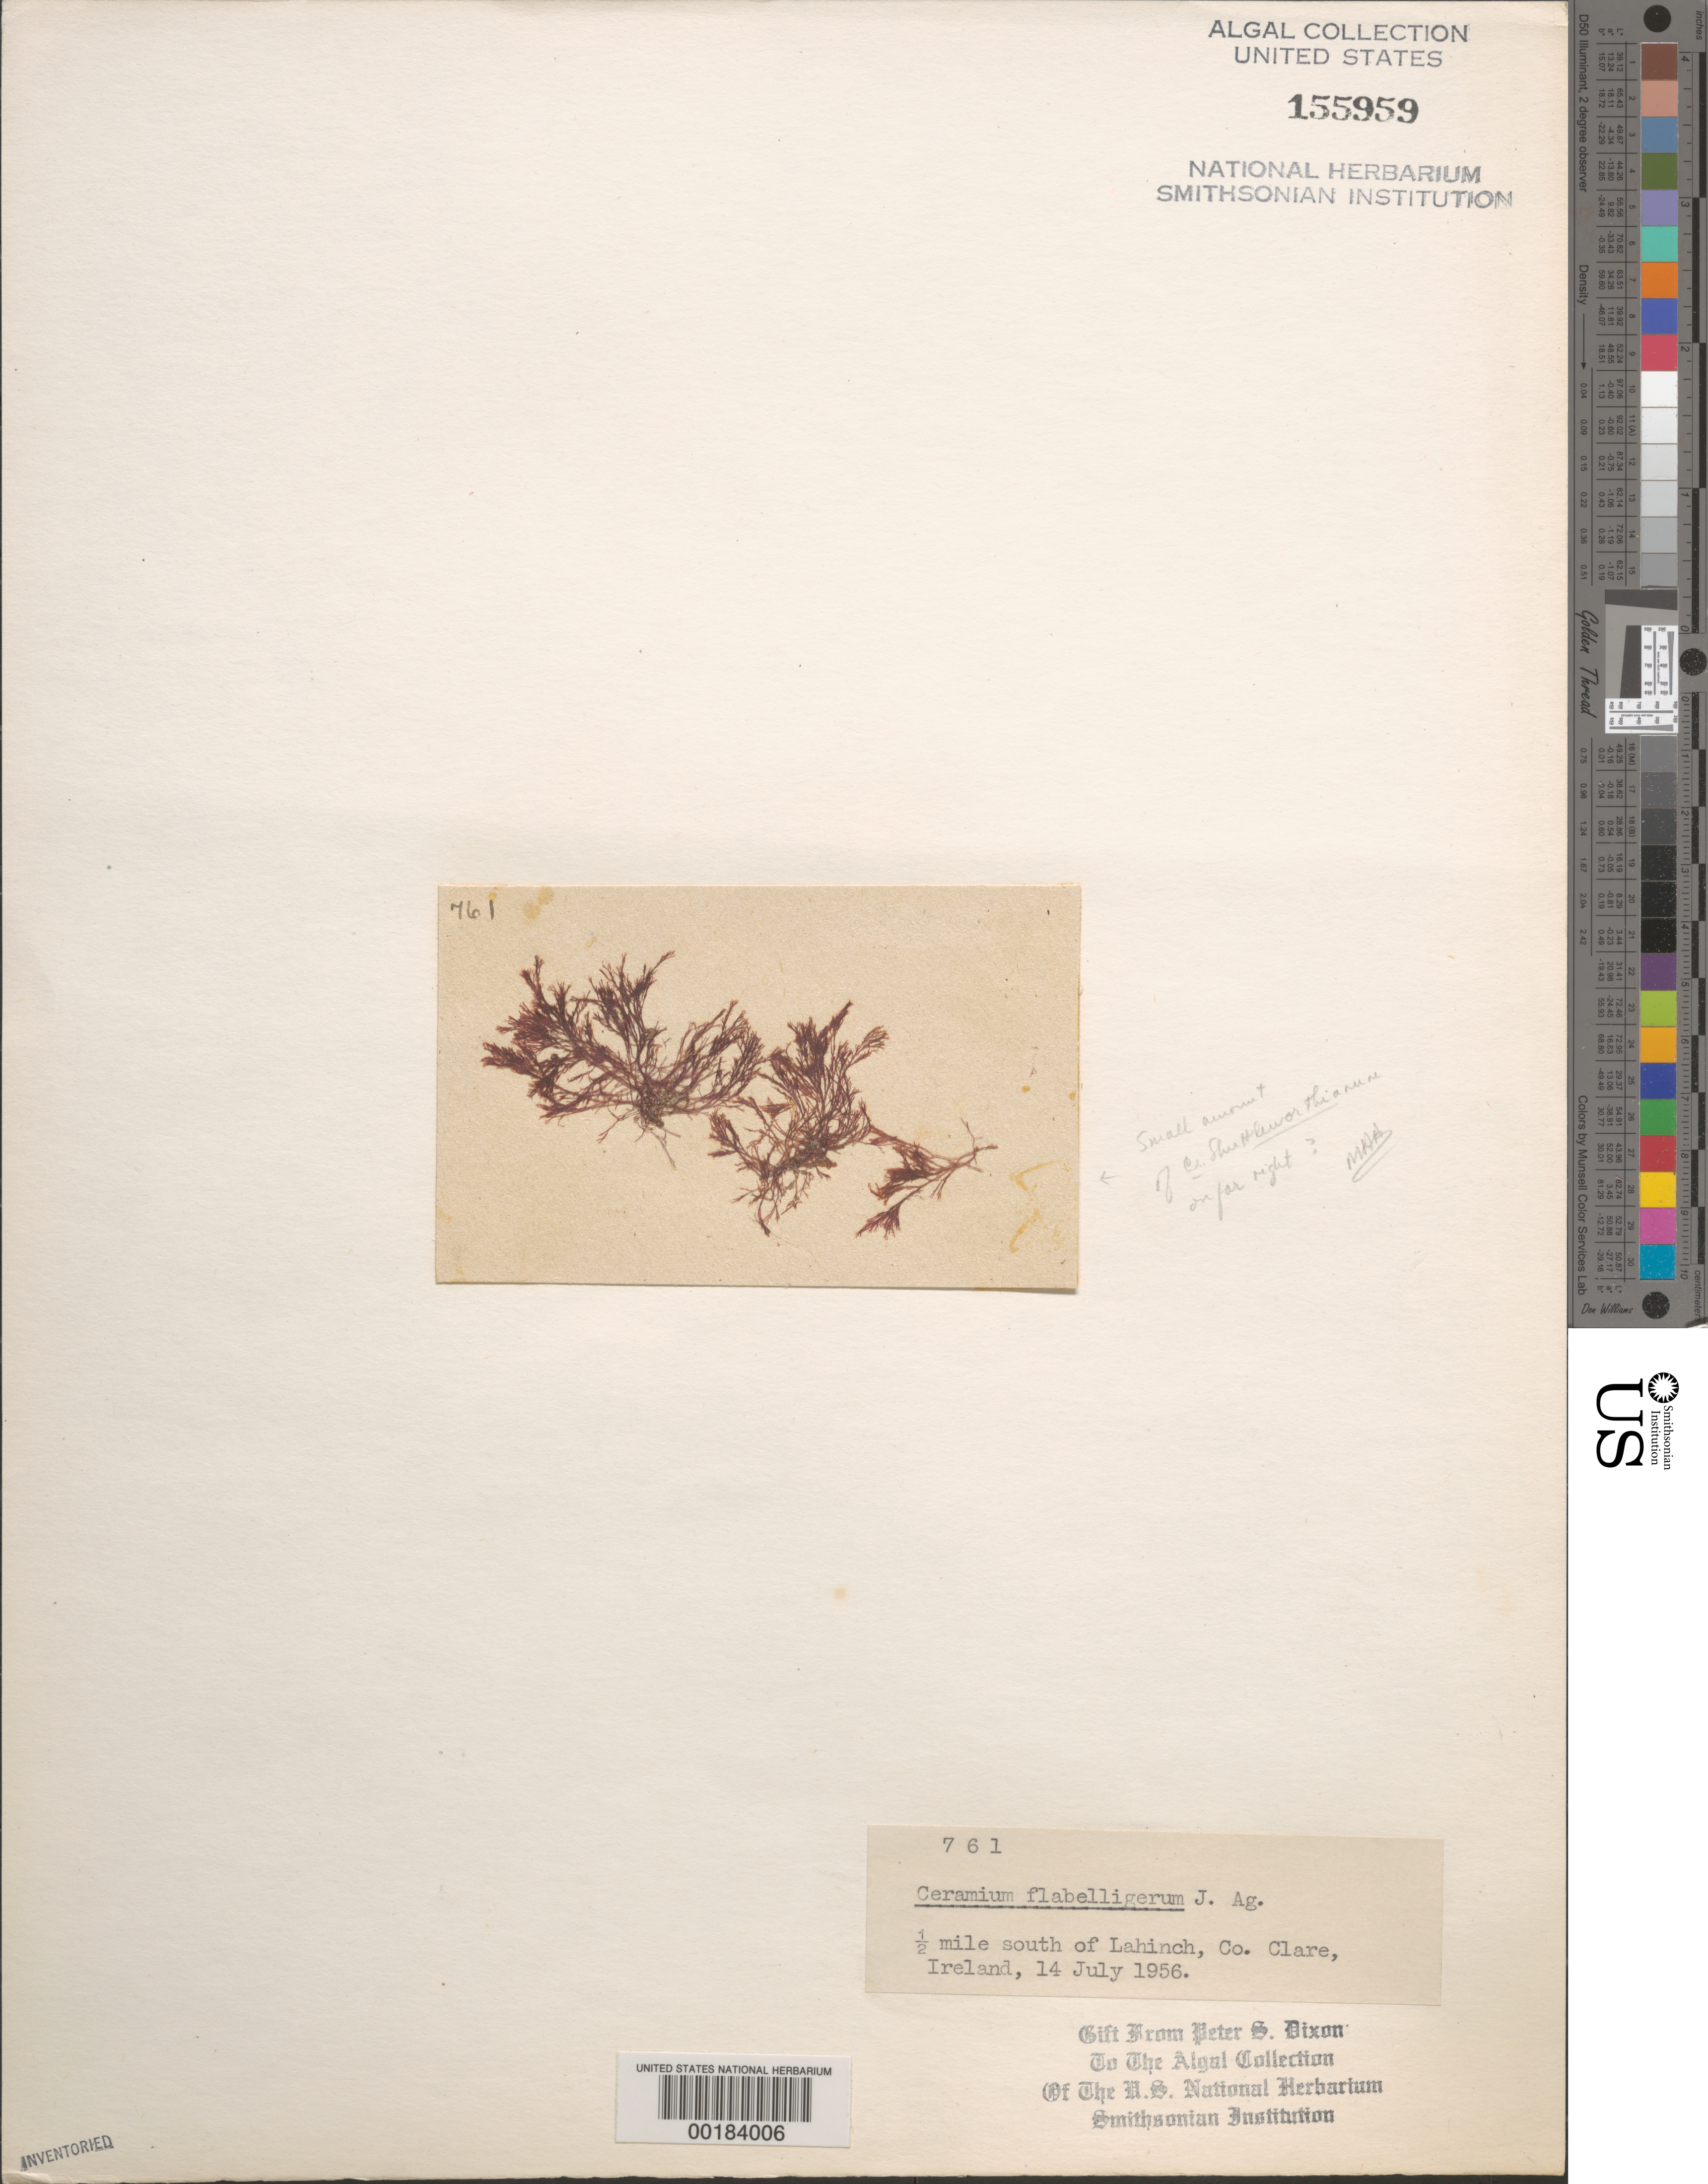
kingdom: Plantae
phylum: Rhodophyta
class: Florideophyceae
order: Ceramiales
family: Ceramiaceae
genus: Ceramium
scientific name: Ceramium gaditanum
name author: (Clemente) Cremades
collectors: P. S. Dixon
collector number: PSD 761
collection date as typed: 14 Jul 1956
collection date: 1956-07-14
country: Ireland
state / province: Munster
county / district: Clare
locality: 1/2 mile south of Lahinch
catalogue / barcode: US 155959